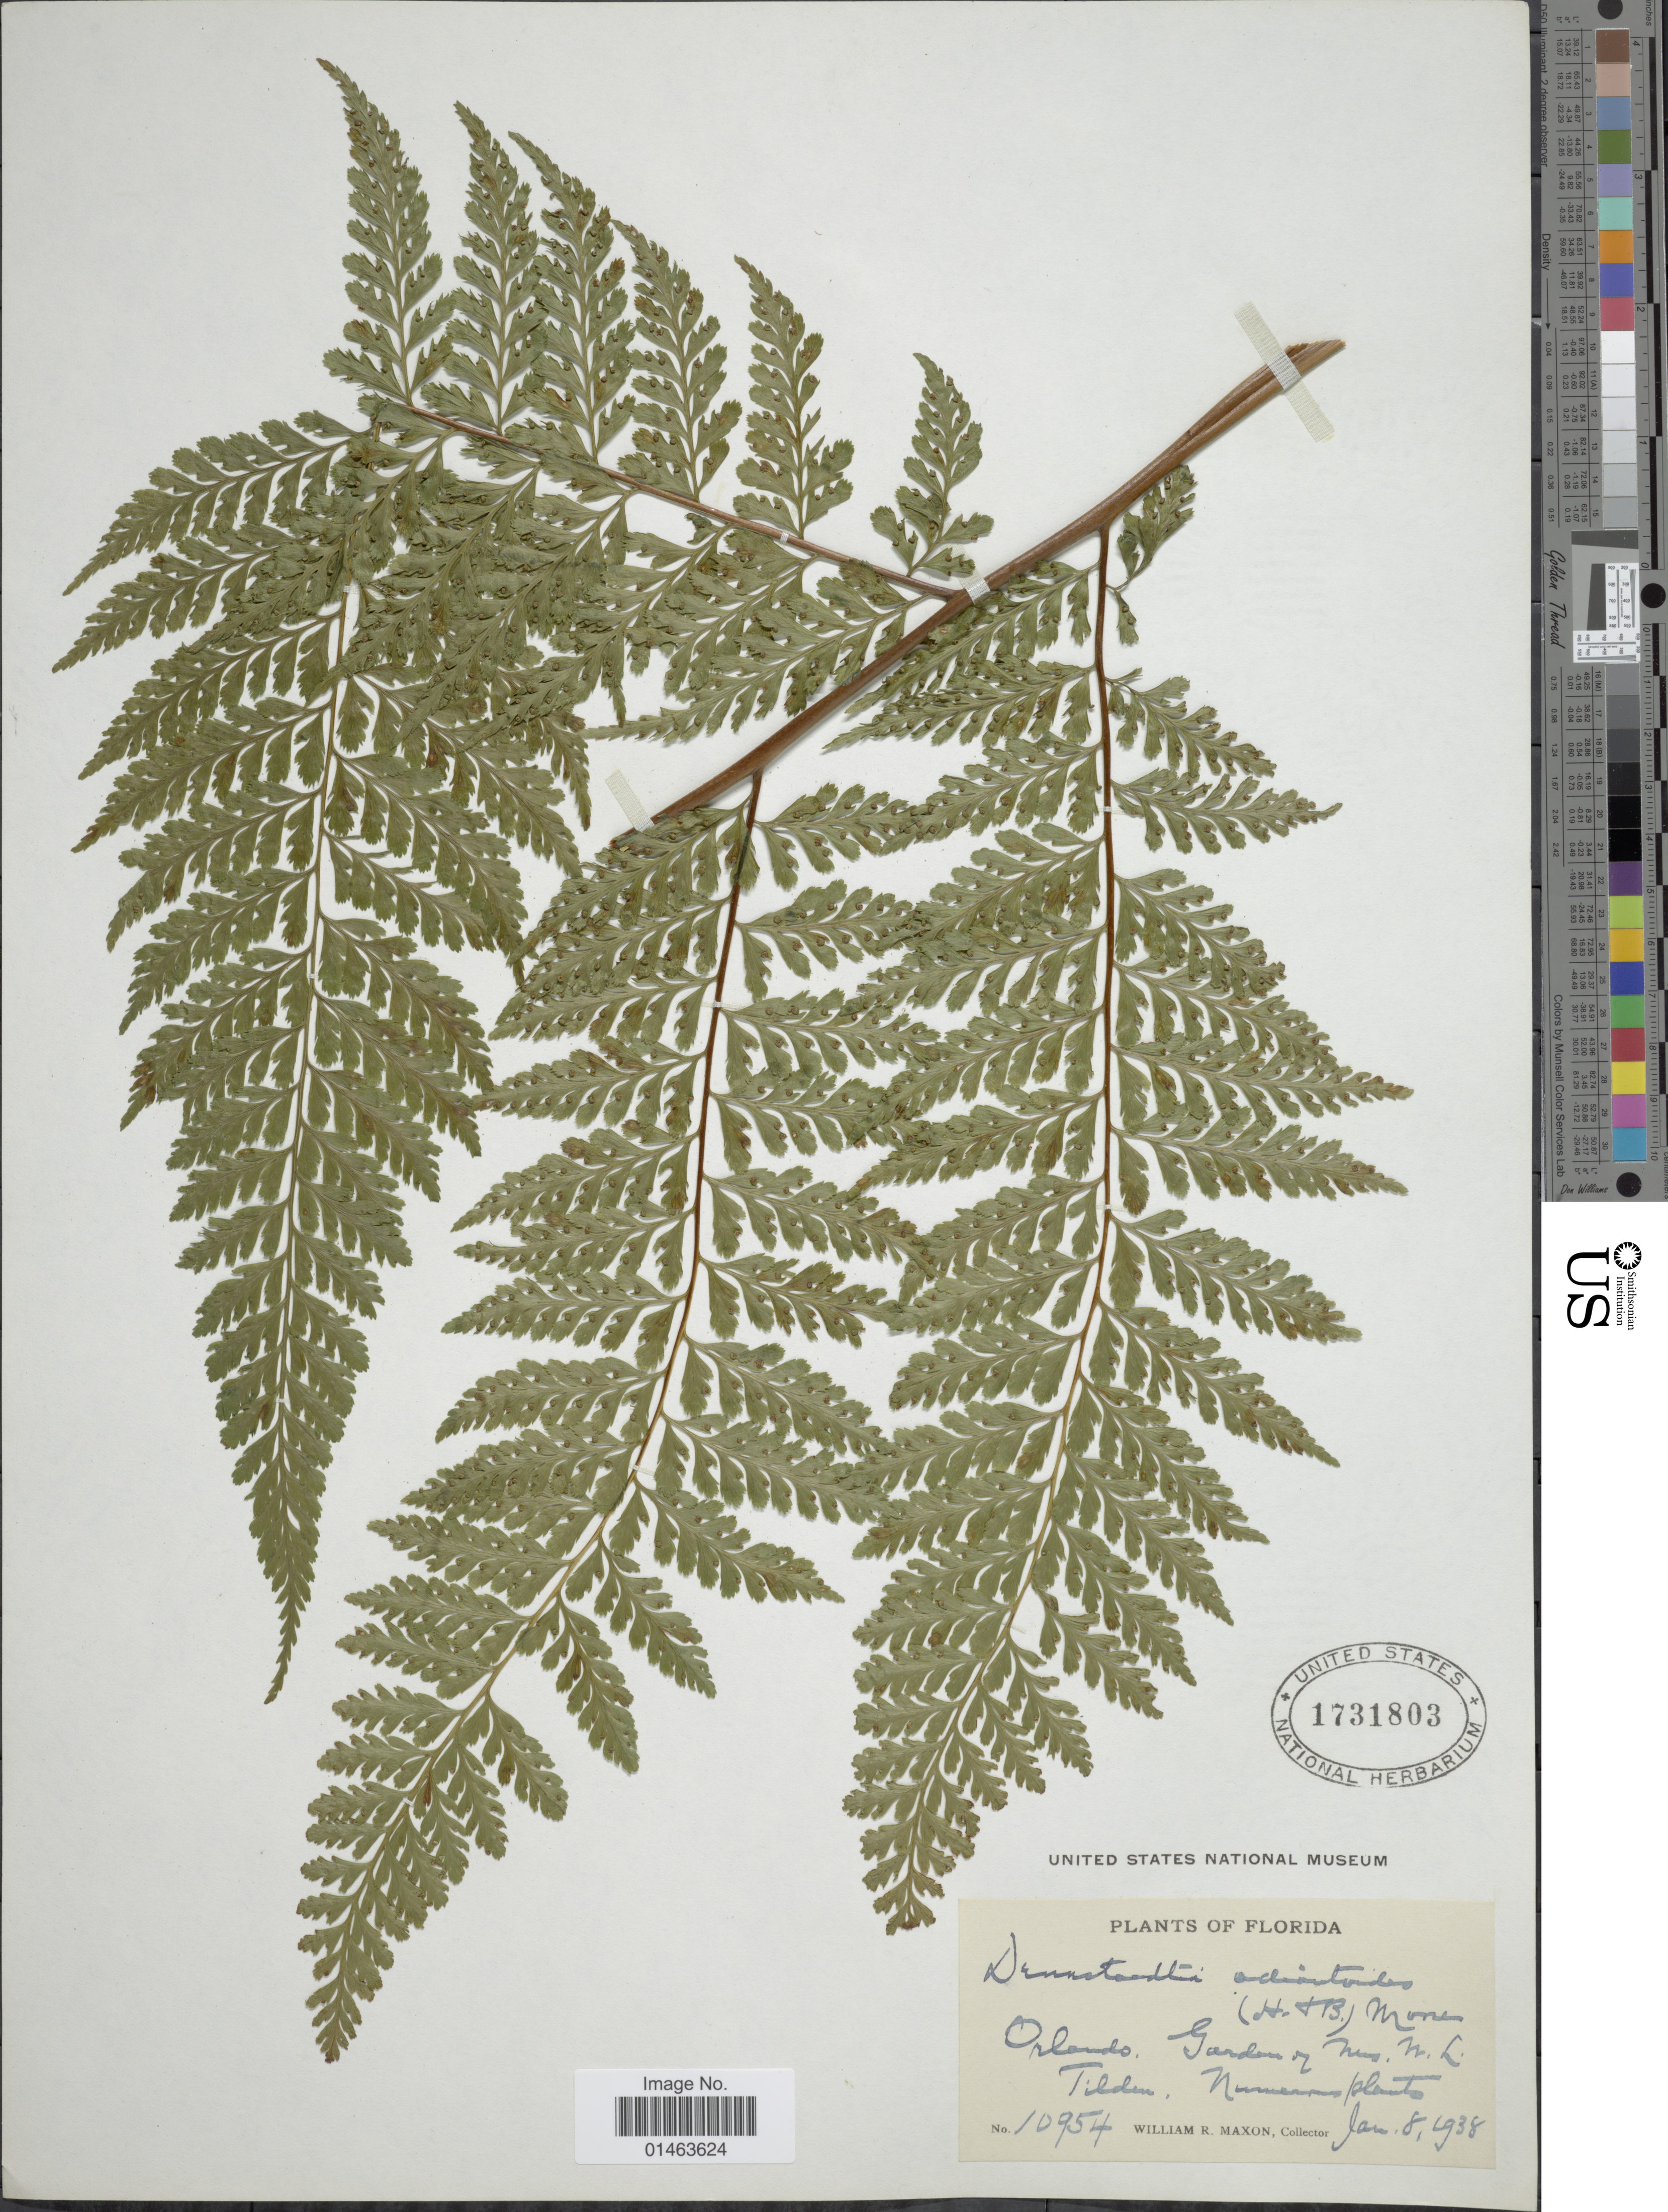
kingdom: Plantae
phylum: Tracheophyta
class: Polypodiopsida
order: Polypodiales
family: Dennstaedtiaceae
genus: Dennstaedtia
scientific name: Dennstaedtia bipinnata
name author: (Cav.) Maxon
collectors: W. R. Maxon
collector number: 10954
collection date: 1938-01-08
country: United States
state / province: Florida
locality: Orlando, Garden of Mrs. W. L. Tilden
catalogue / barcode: US 1731803